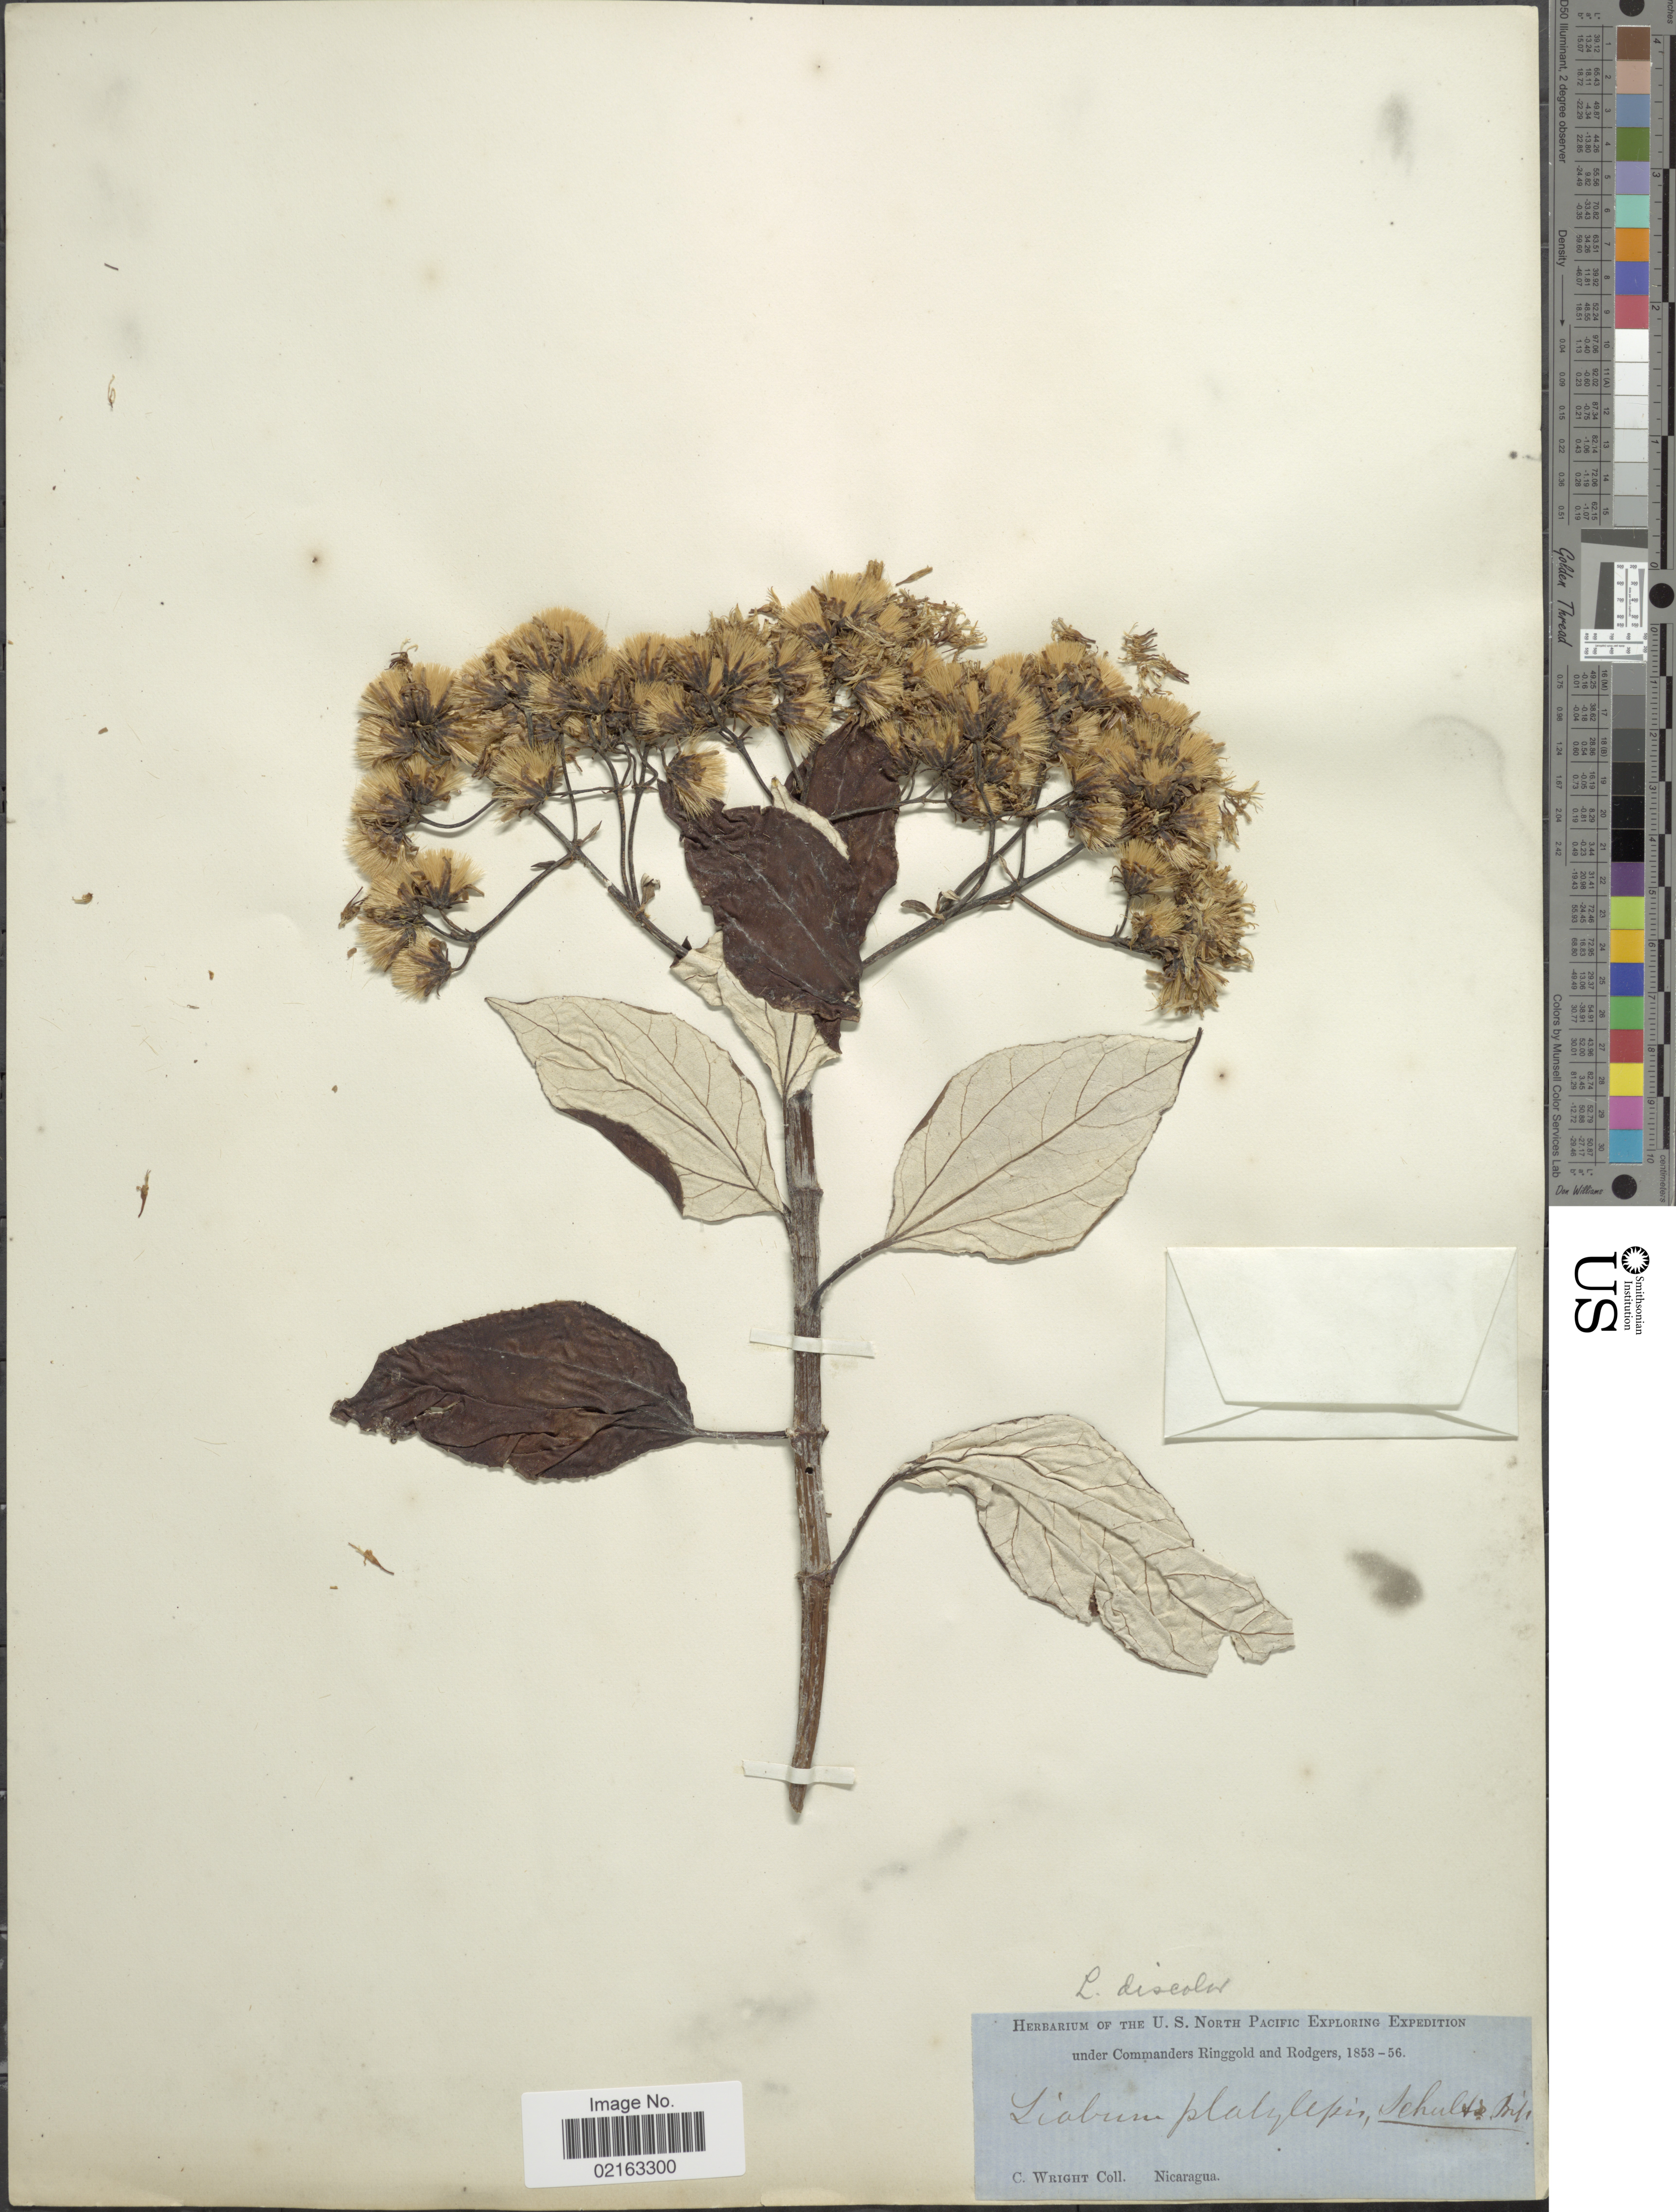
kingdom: Plantae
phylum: Tracheophyta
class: Magnoliopsida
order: Asterales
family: Asteraceae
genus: Sinclairia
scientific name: Sinclairia discolor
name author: Hook. & Arn.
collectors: C. Wright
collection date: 1853/1856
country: Nicaragua